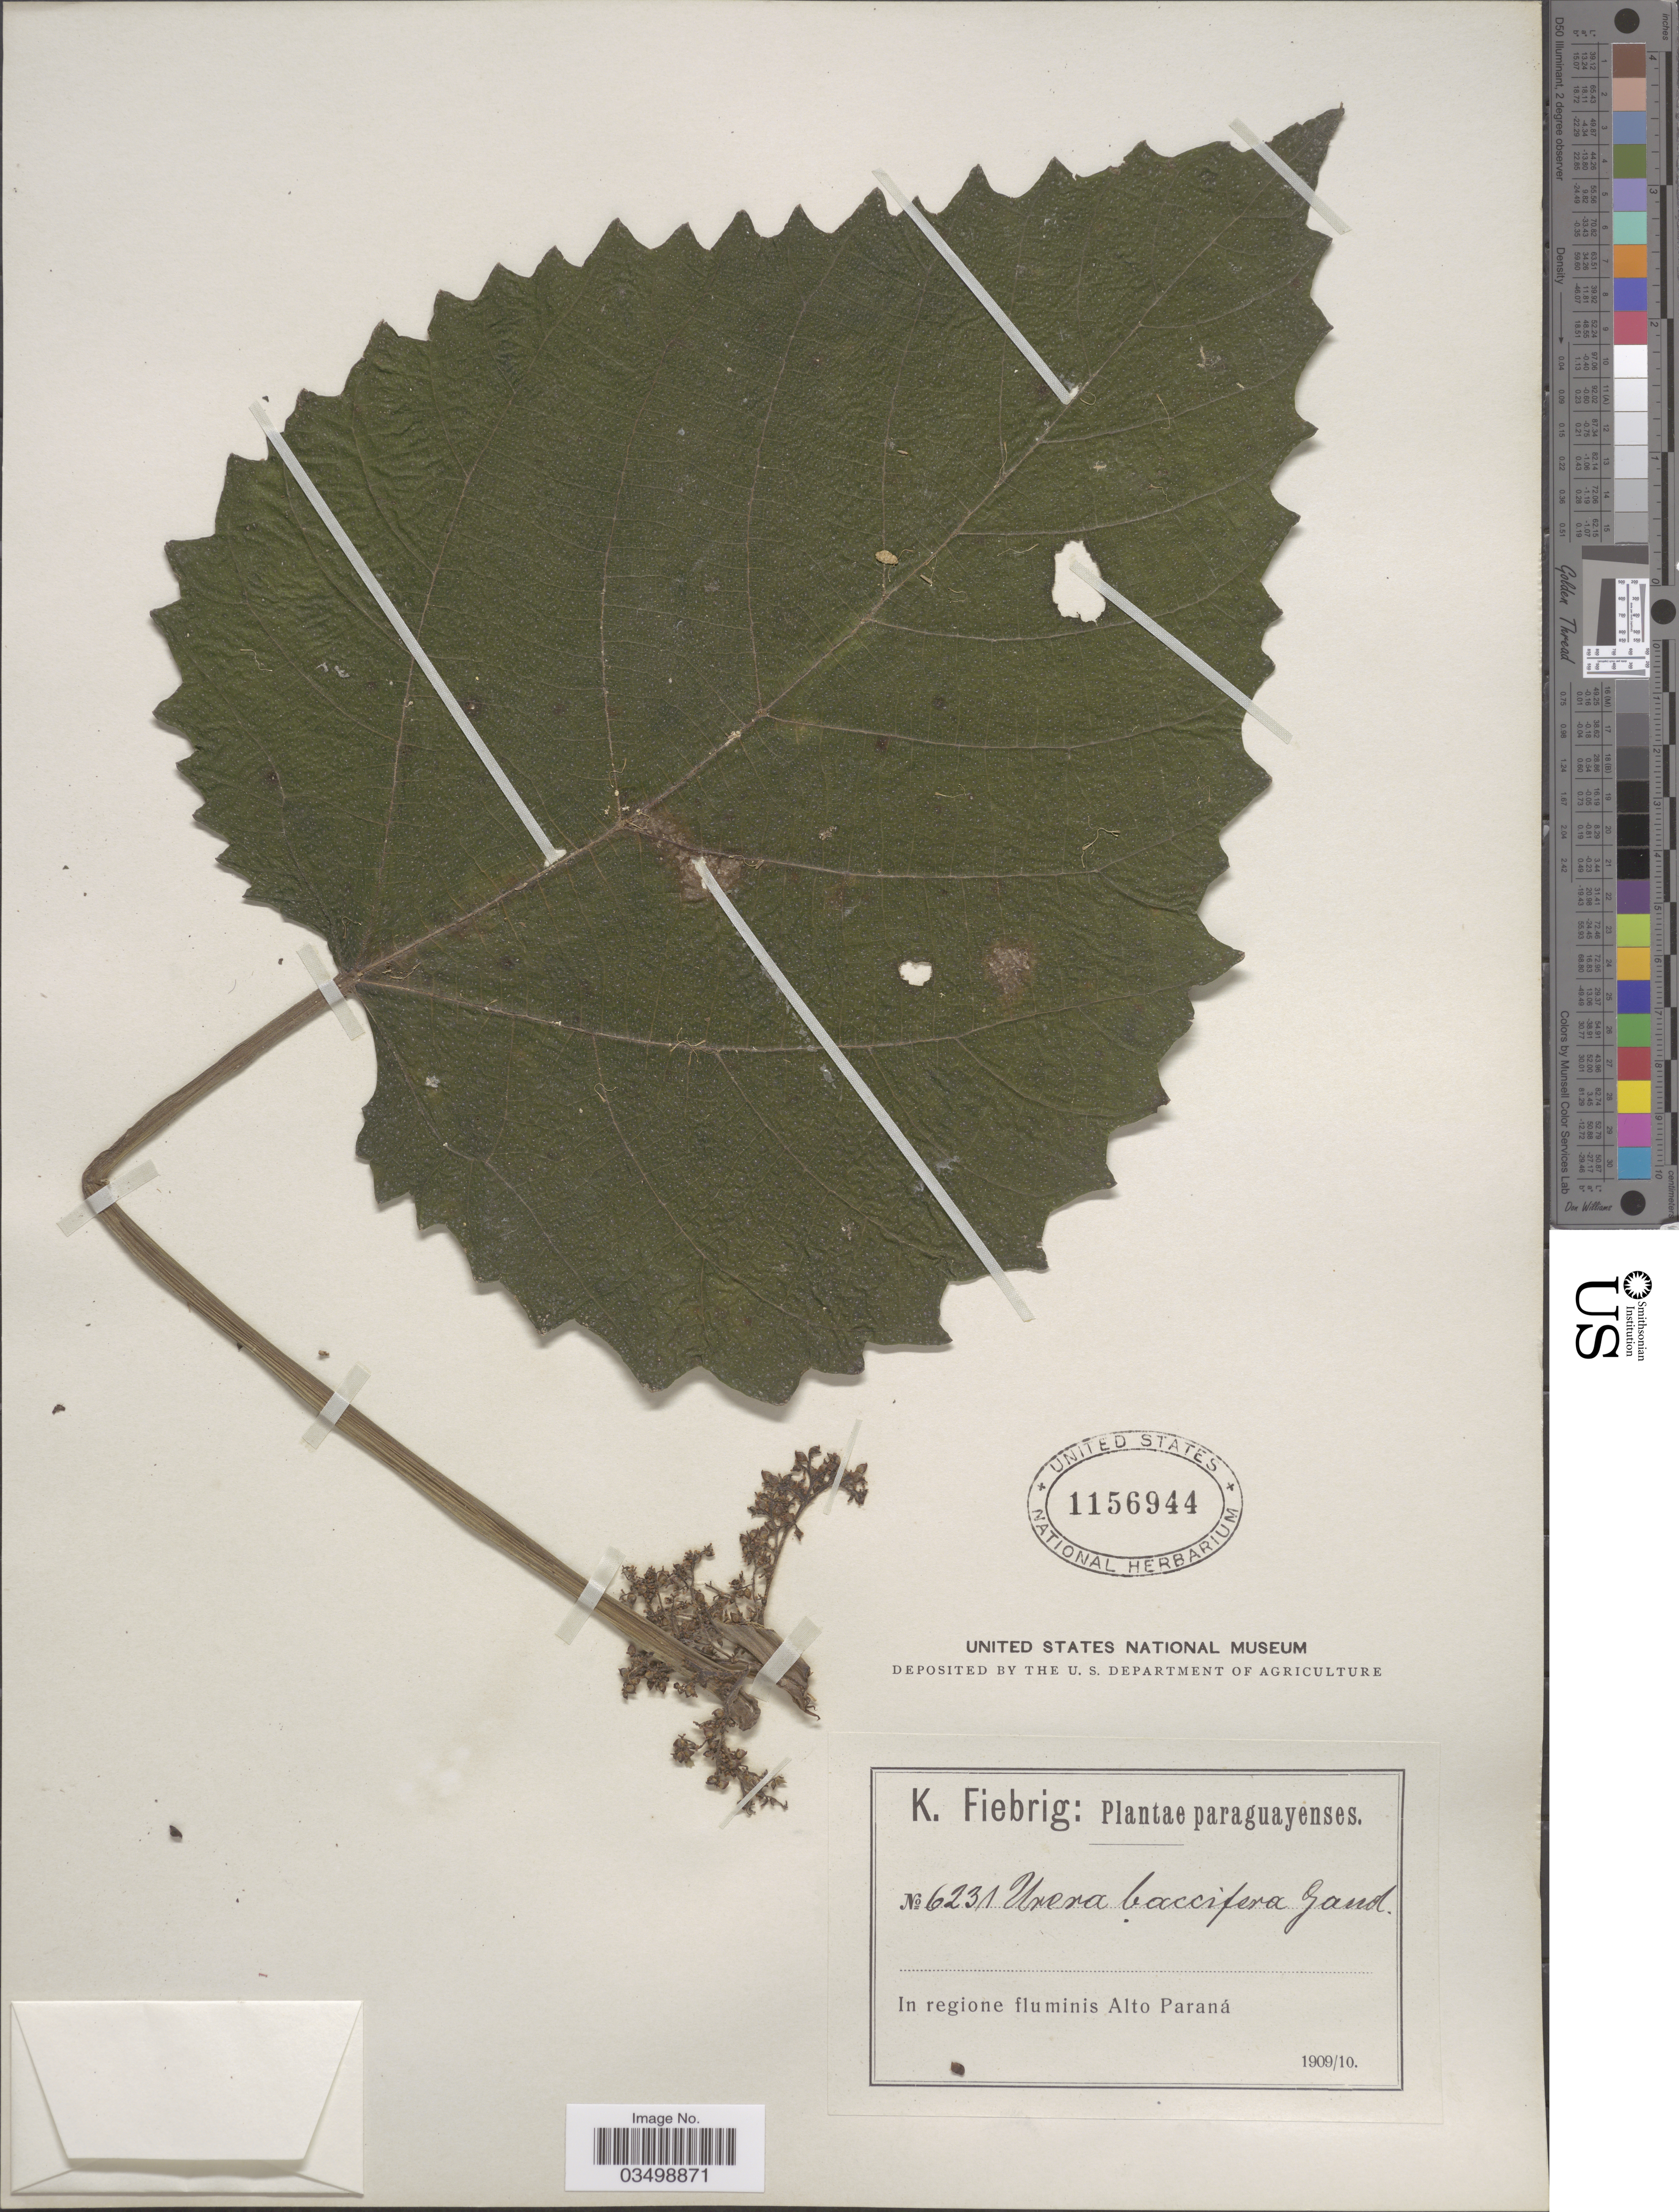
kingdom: Plantae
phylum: Tracheophyta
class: Magnoliopsida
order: Rosales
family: Urticaceae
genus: Urera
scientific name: Urera baccifera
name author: (L.) Gaudich. ex Wedd.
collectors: K. Fiebrig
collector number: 6231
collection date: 1909/1910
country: Paraguay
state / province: Alto Parana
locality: In regione fluminis Alto Paraná.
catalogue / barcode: US 1156944